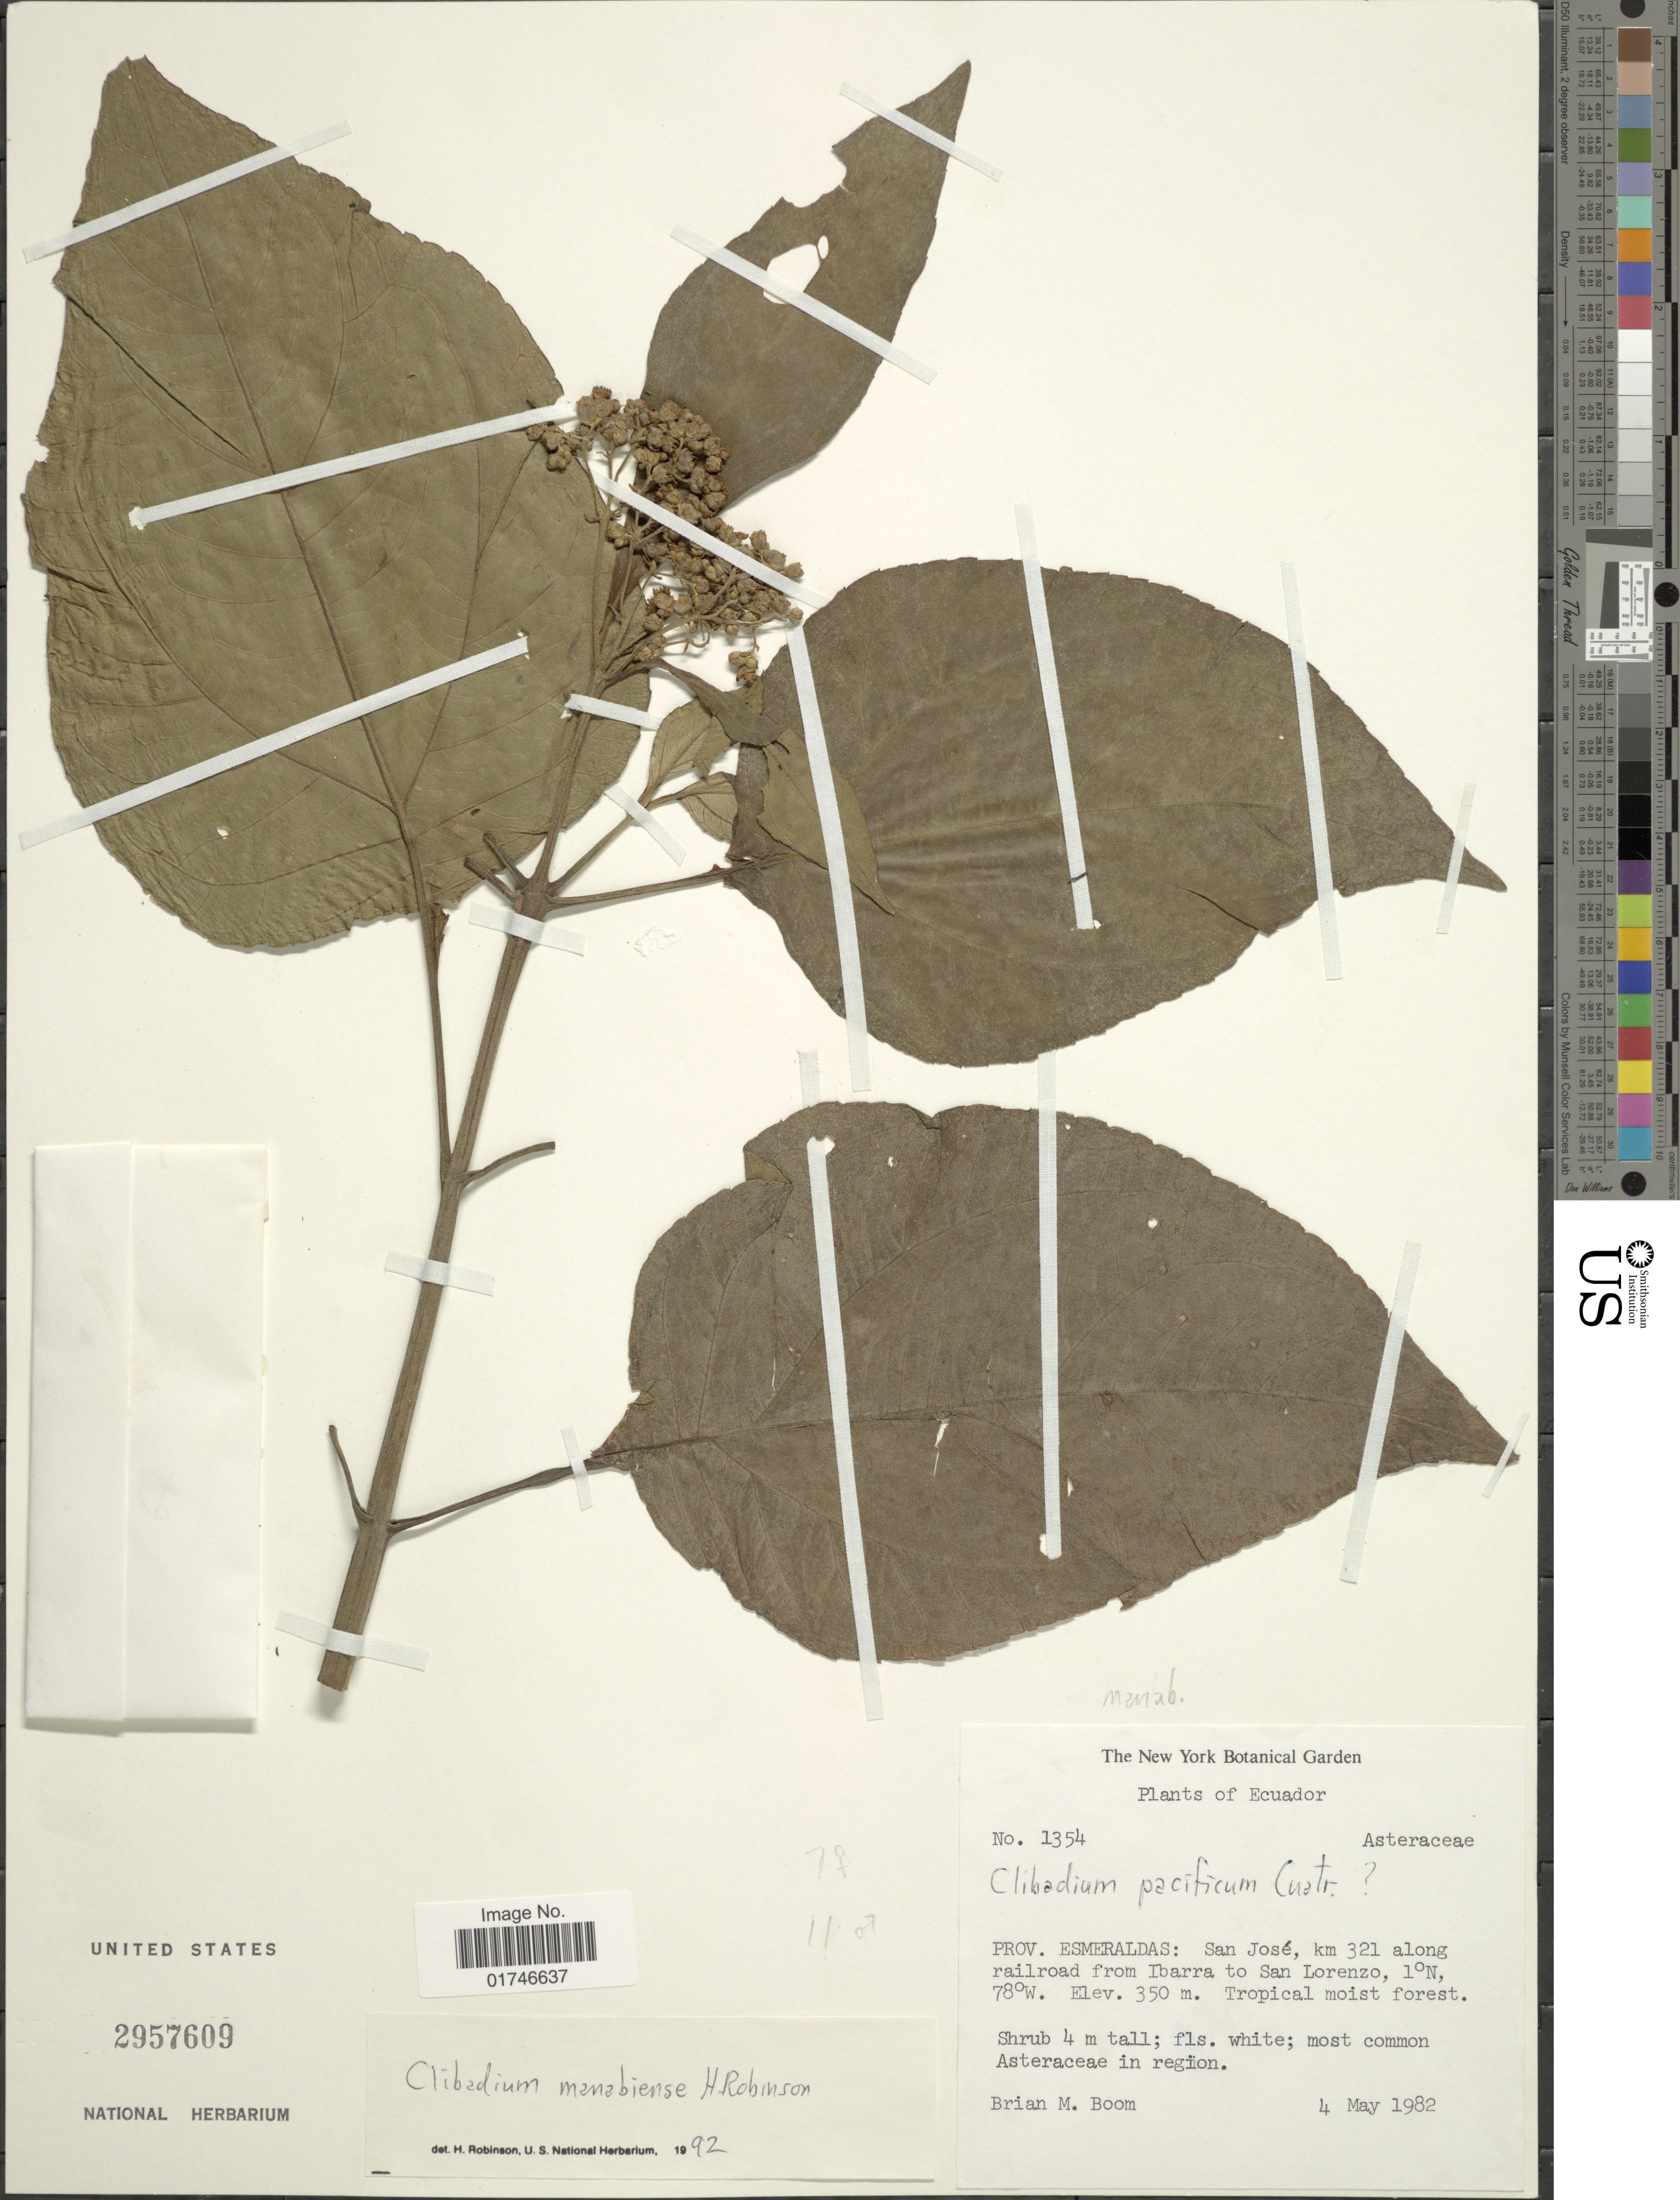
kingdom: Plantae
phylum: Tracheophyta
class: Magnoliopsida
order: Asterales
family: Asteraceae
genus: Clibadium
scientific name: Clibadium manabiense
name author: H. Rob.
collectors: B. M. Boom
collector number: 1354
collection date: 1982-05-04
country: Ecuador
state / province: Esmeraldas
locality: San Jose, km 321 along railroad from Ibarra to San Lorenzo.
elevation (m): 350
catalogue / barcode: US 2957609